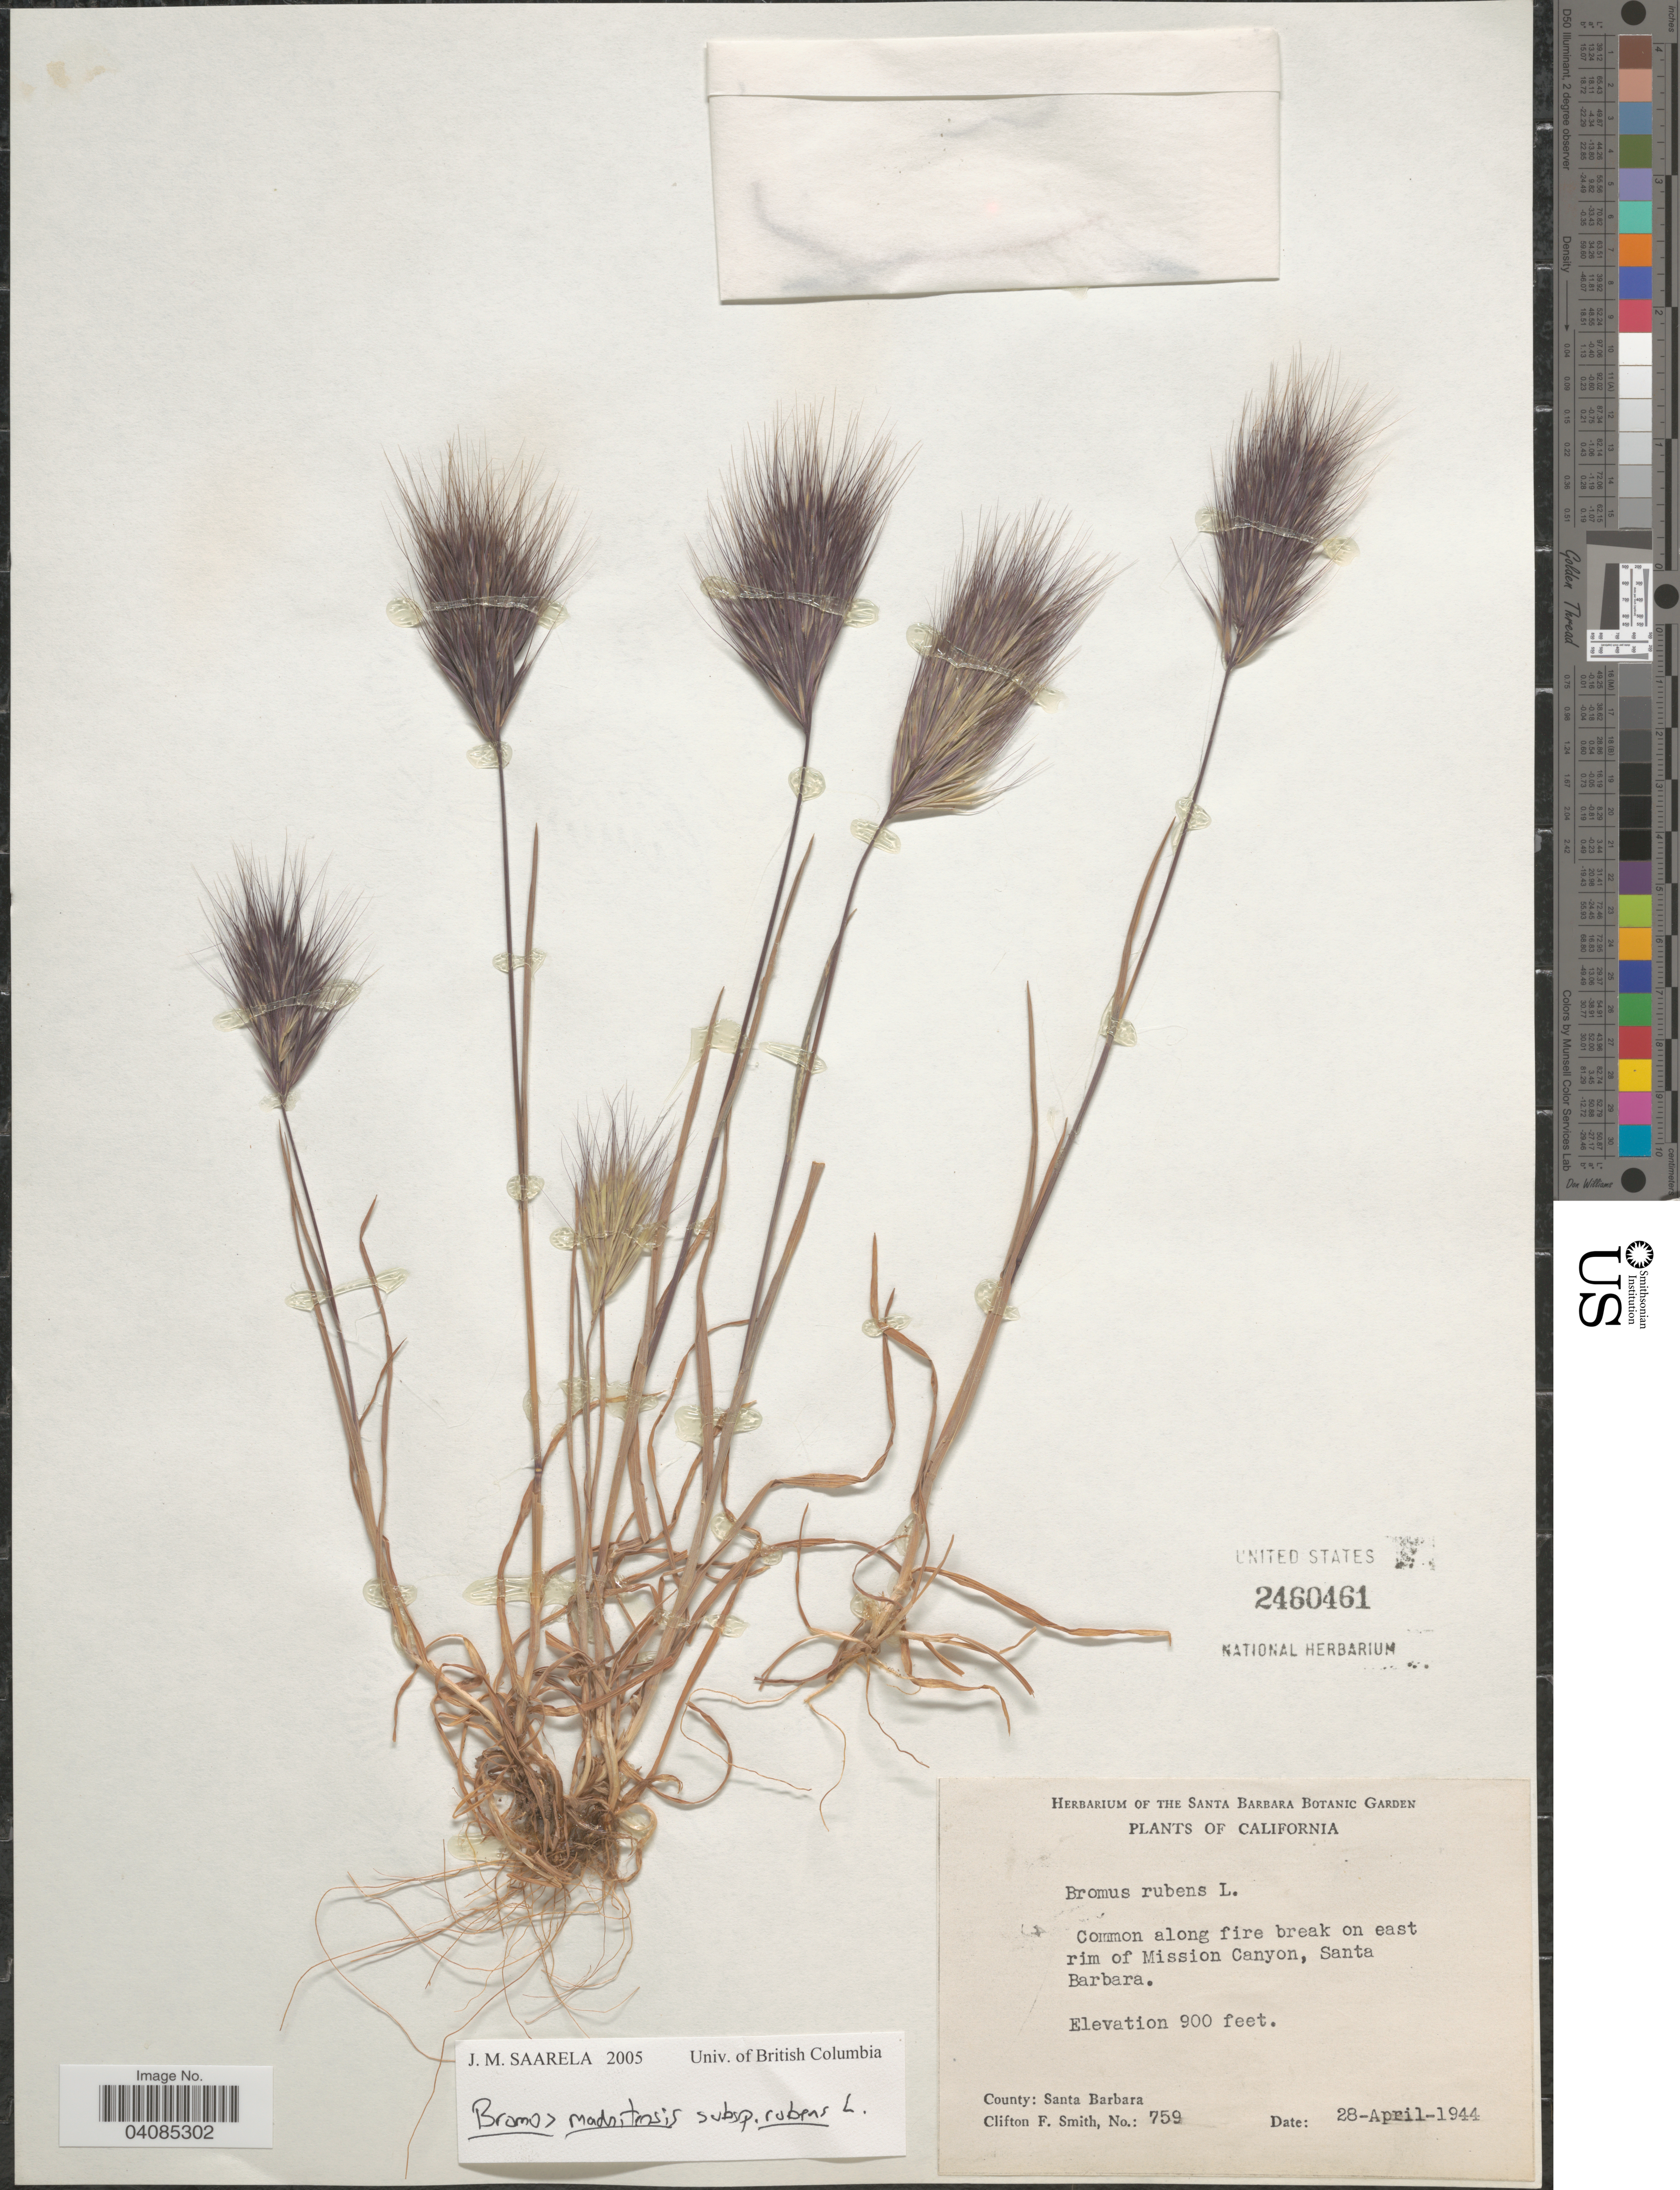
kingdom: Plantae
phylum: Tracheophyta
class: Liliopsida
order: Poales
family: Poaceae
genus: Bromus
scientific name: Bromus rubens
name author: L.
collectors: C. F. Smith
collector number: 759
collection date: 1944-04-28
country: United States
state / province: California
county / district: Santa Barbara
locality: Common along fire break on east rim of Mission Canyon, Santa Barbara. County: Santa Barbara.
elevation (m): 274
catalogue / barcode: US 2460461